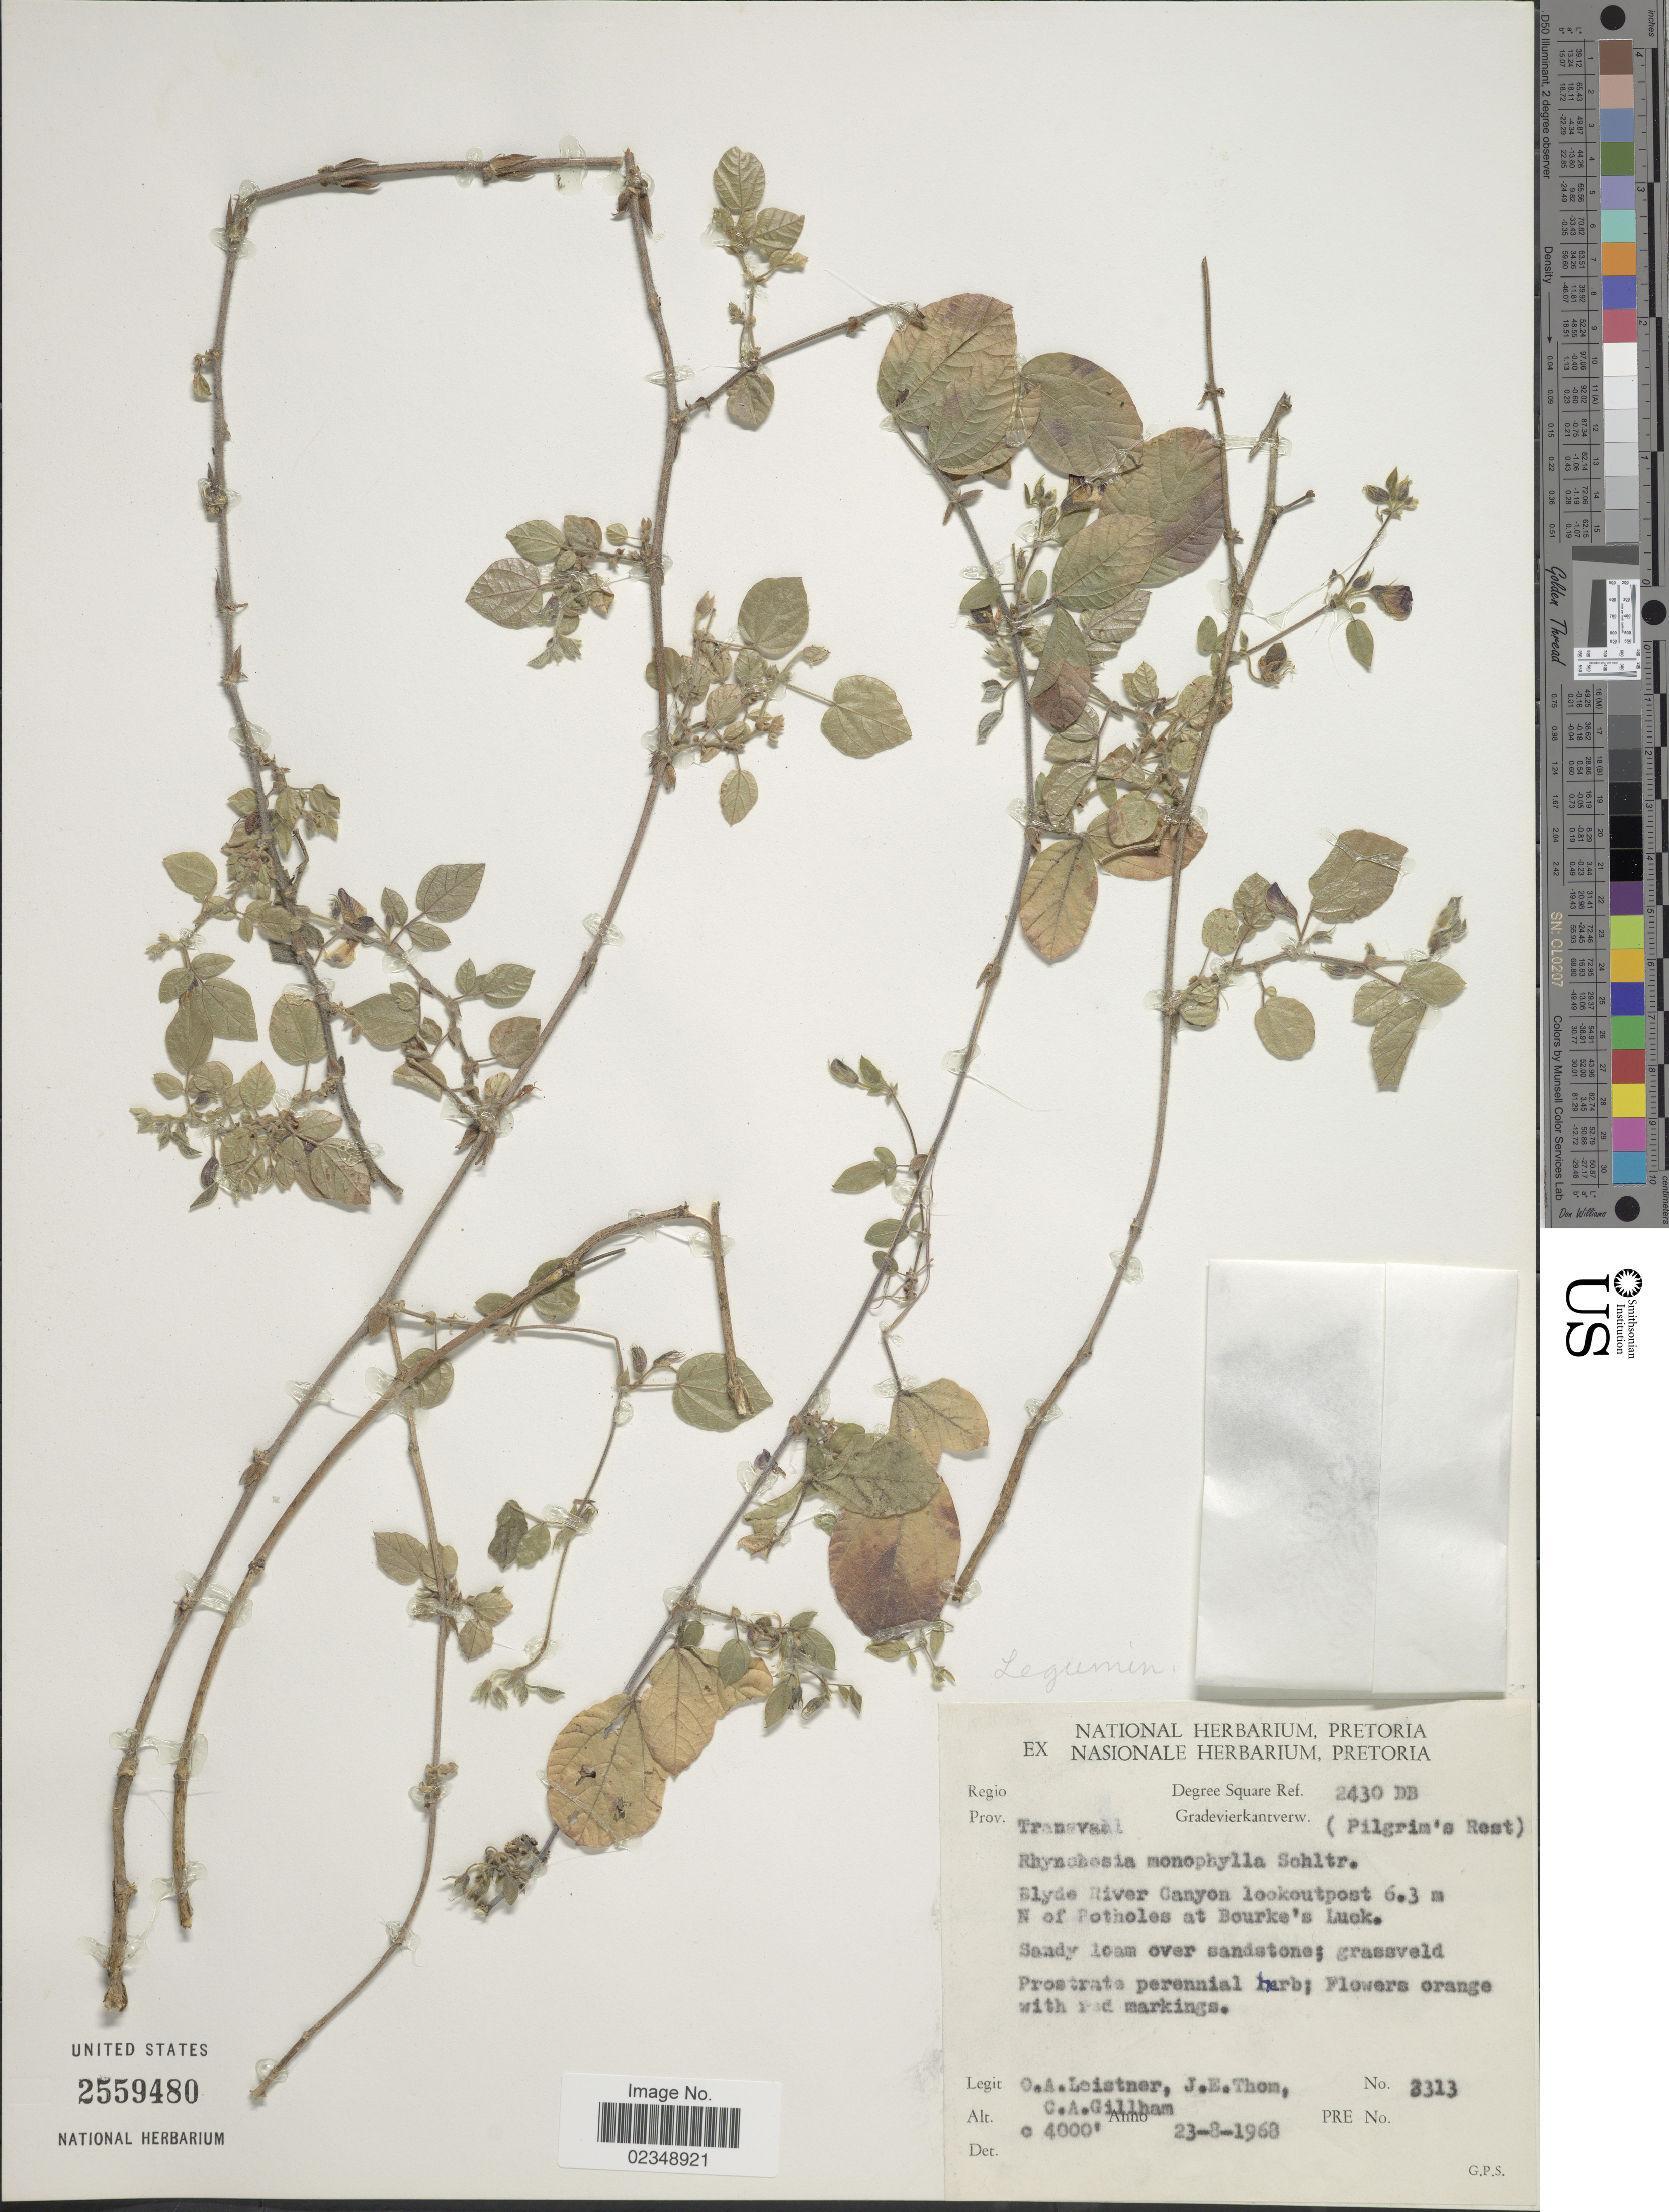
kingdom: Plantae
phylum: Tracheophyta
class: Magnoliopsida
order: Fabales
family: Fabaceae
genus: Rhynchosia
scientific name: Rhynchosia monophylla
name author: Schltr.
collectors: O. A. Leistner, J. Thom & C. Gillham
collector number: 3313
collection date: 1968-08-23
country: South Africa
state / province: Mpumalanga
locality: Prov. Transvaal. Blyde River Canyon lookoutpost 6.3 m N of Potholes at Bourke's Luck. 2430 DB. (Pilgrim's Rest)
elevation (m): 1219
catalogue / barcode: US 2559480